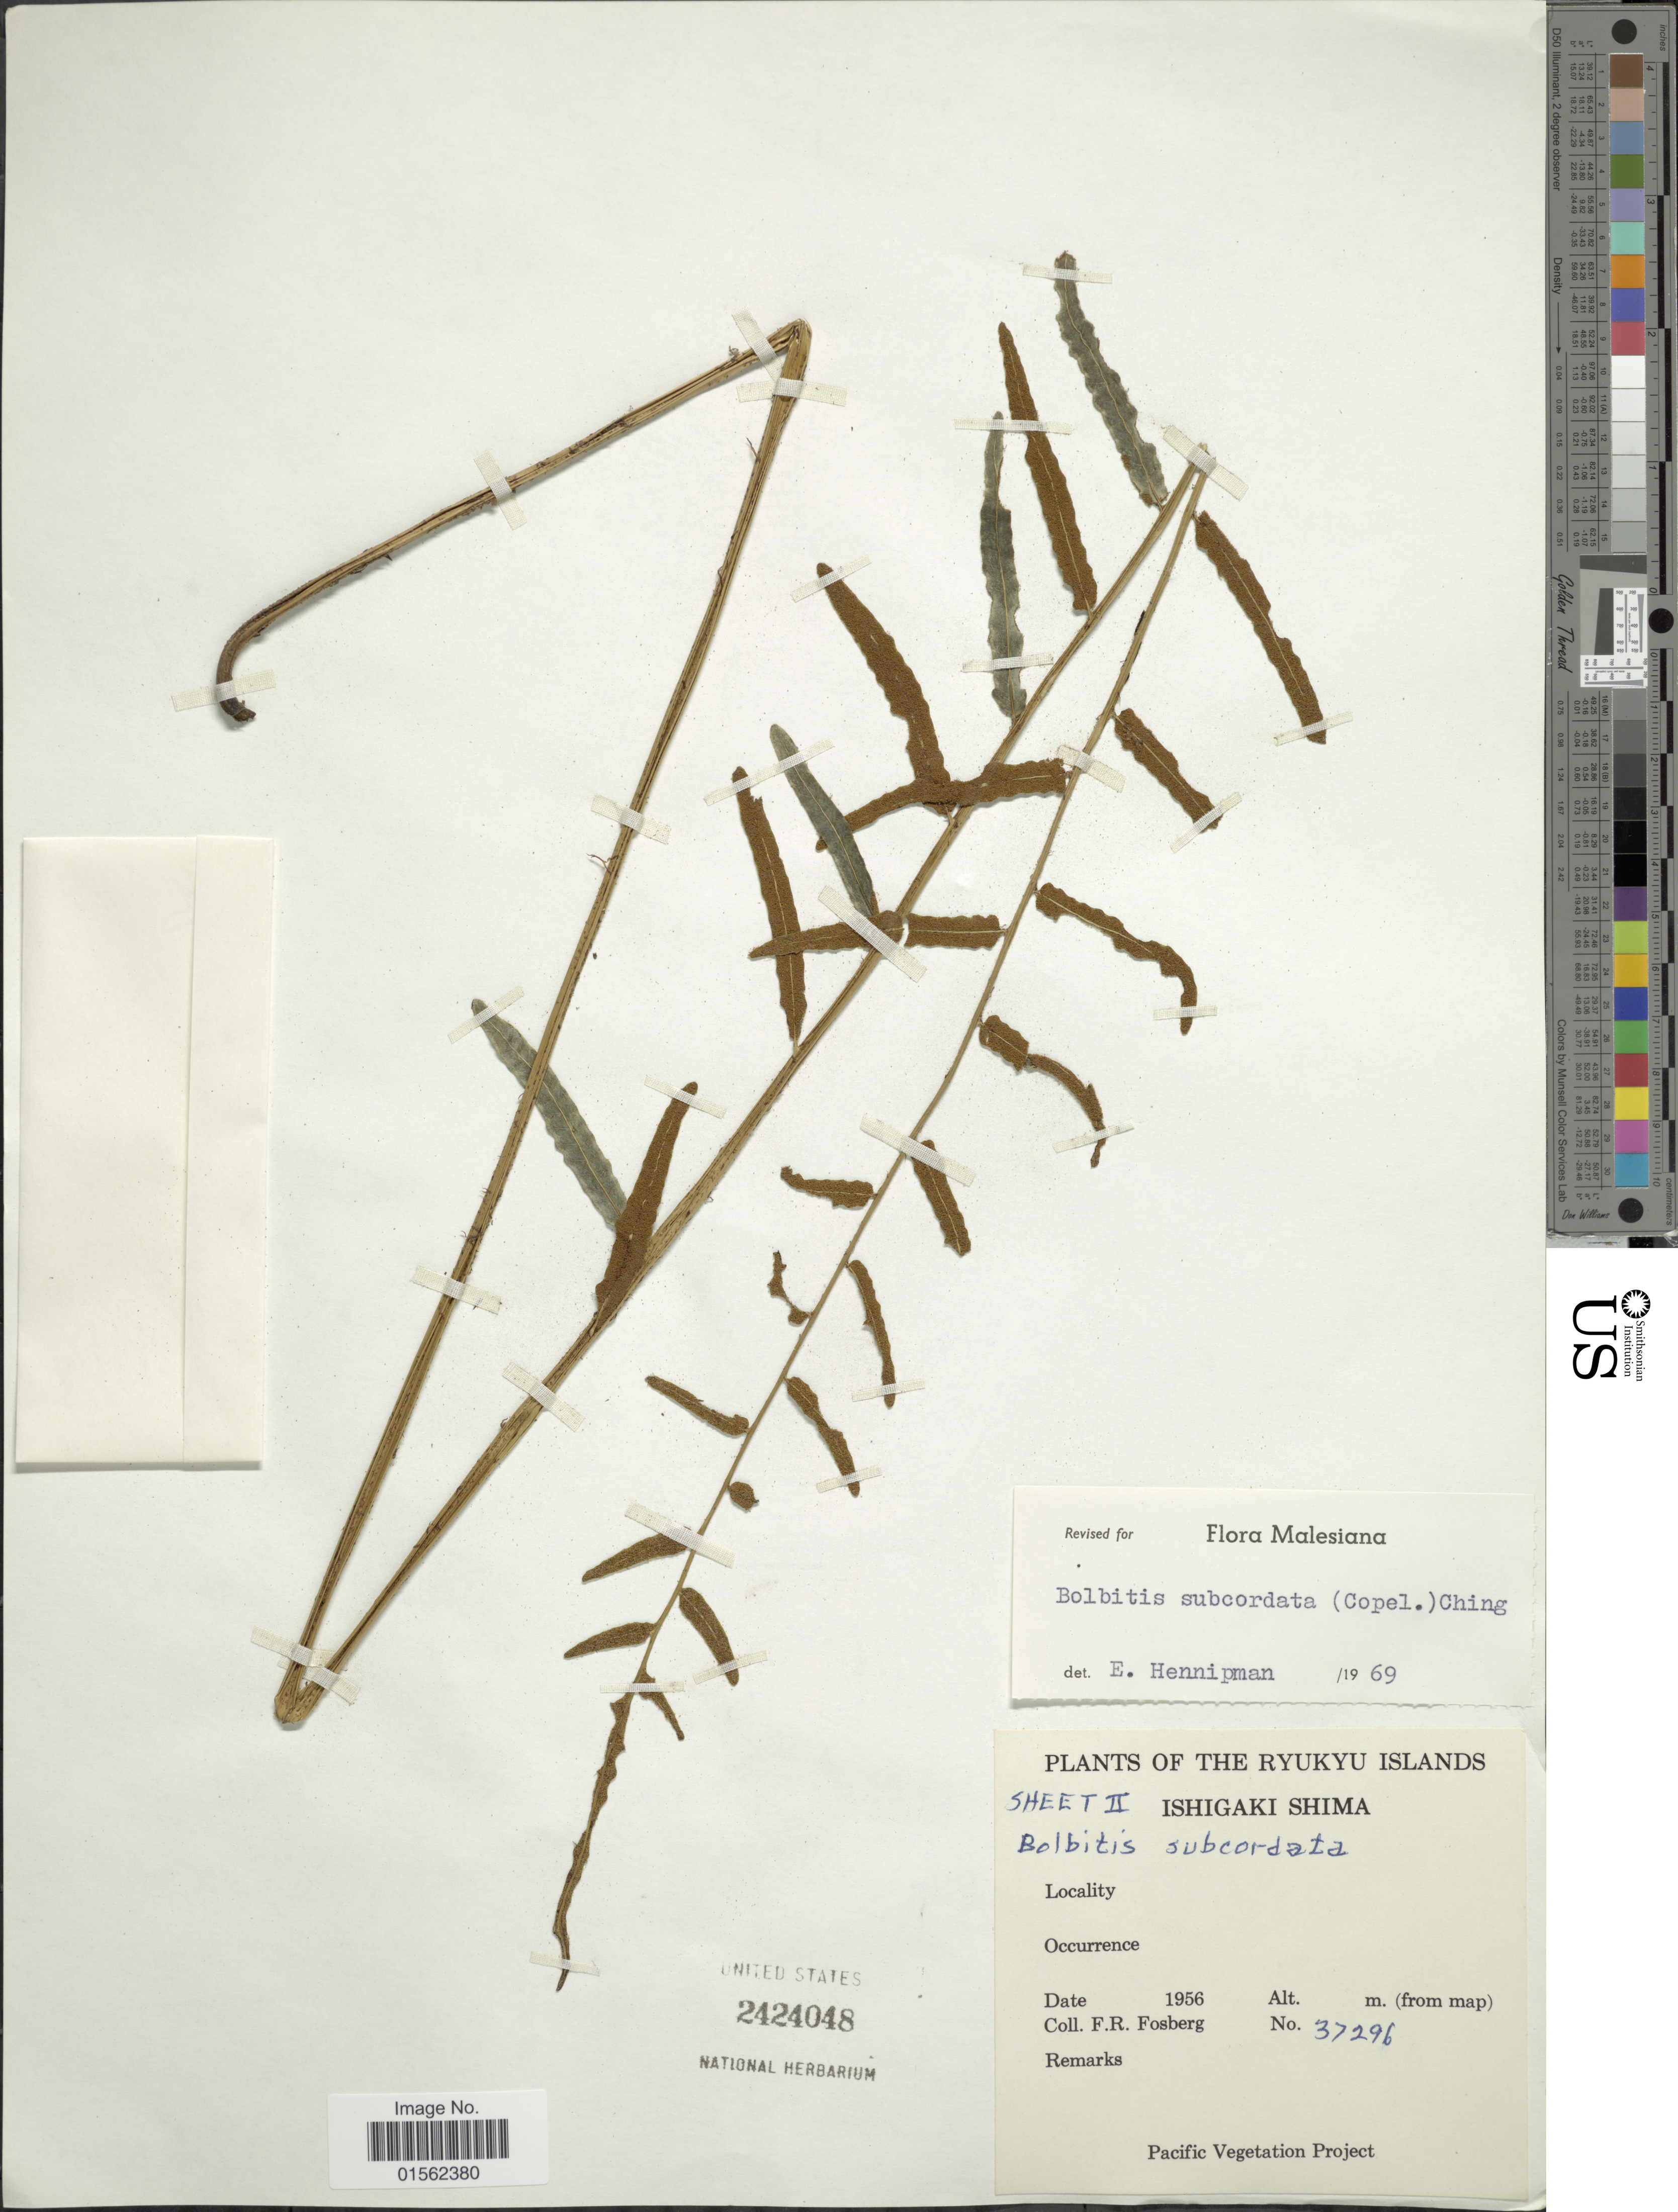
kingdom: Plantae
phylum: Tracheophyta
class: Polypodiopsida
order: Polypodiales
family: Dryopteridaceae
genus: Bolbitis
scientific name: Bolbitis subcordata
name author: (Copel.) Ching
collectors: F. R. Fosberg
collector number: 37296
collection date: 1956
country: Japan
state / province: Okinawa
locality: Ryukyu Islands, Ishigaki Shima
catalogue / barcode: US 2424048